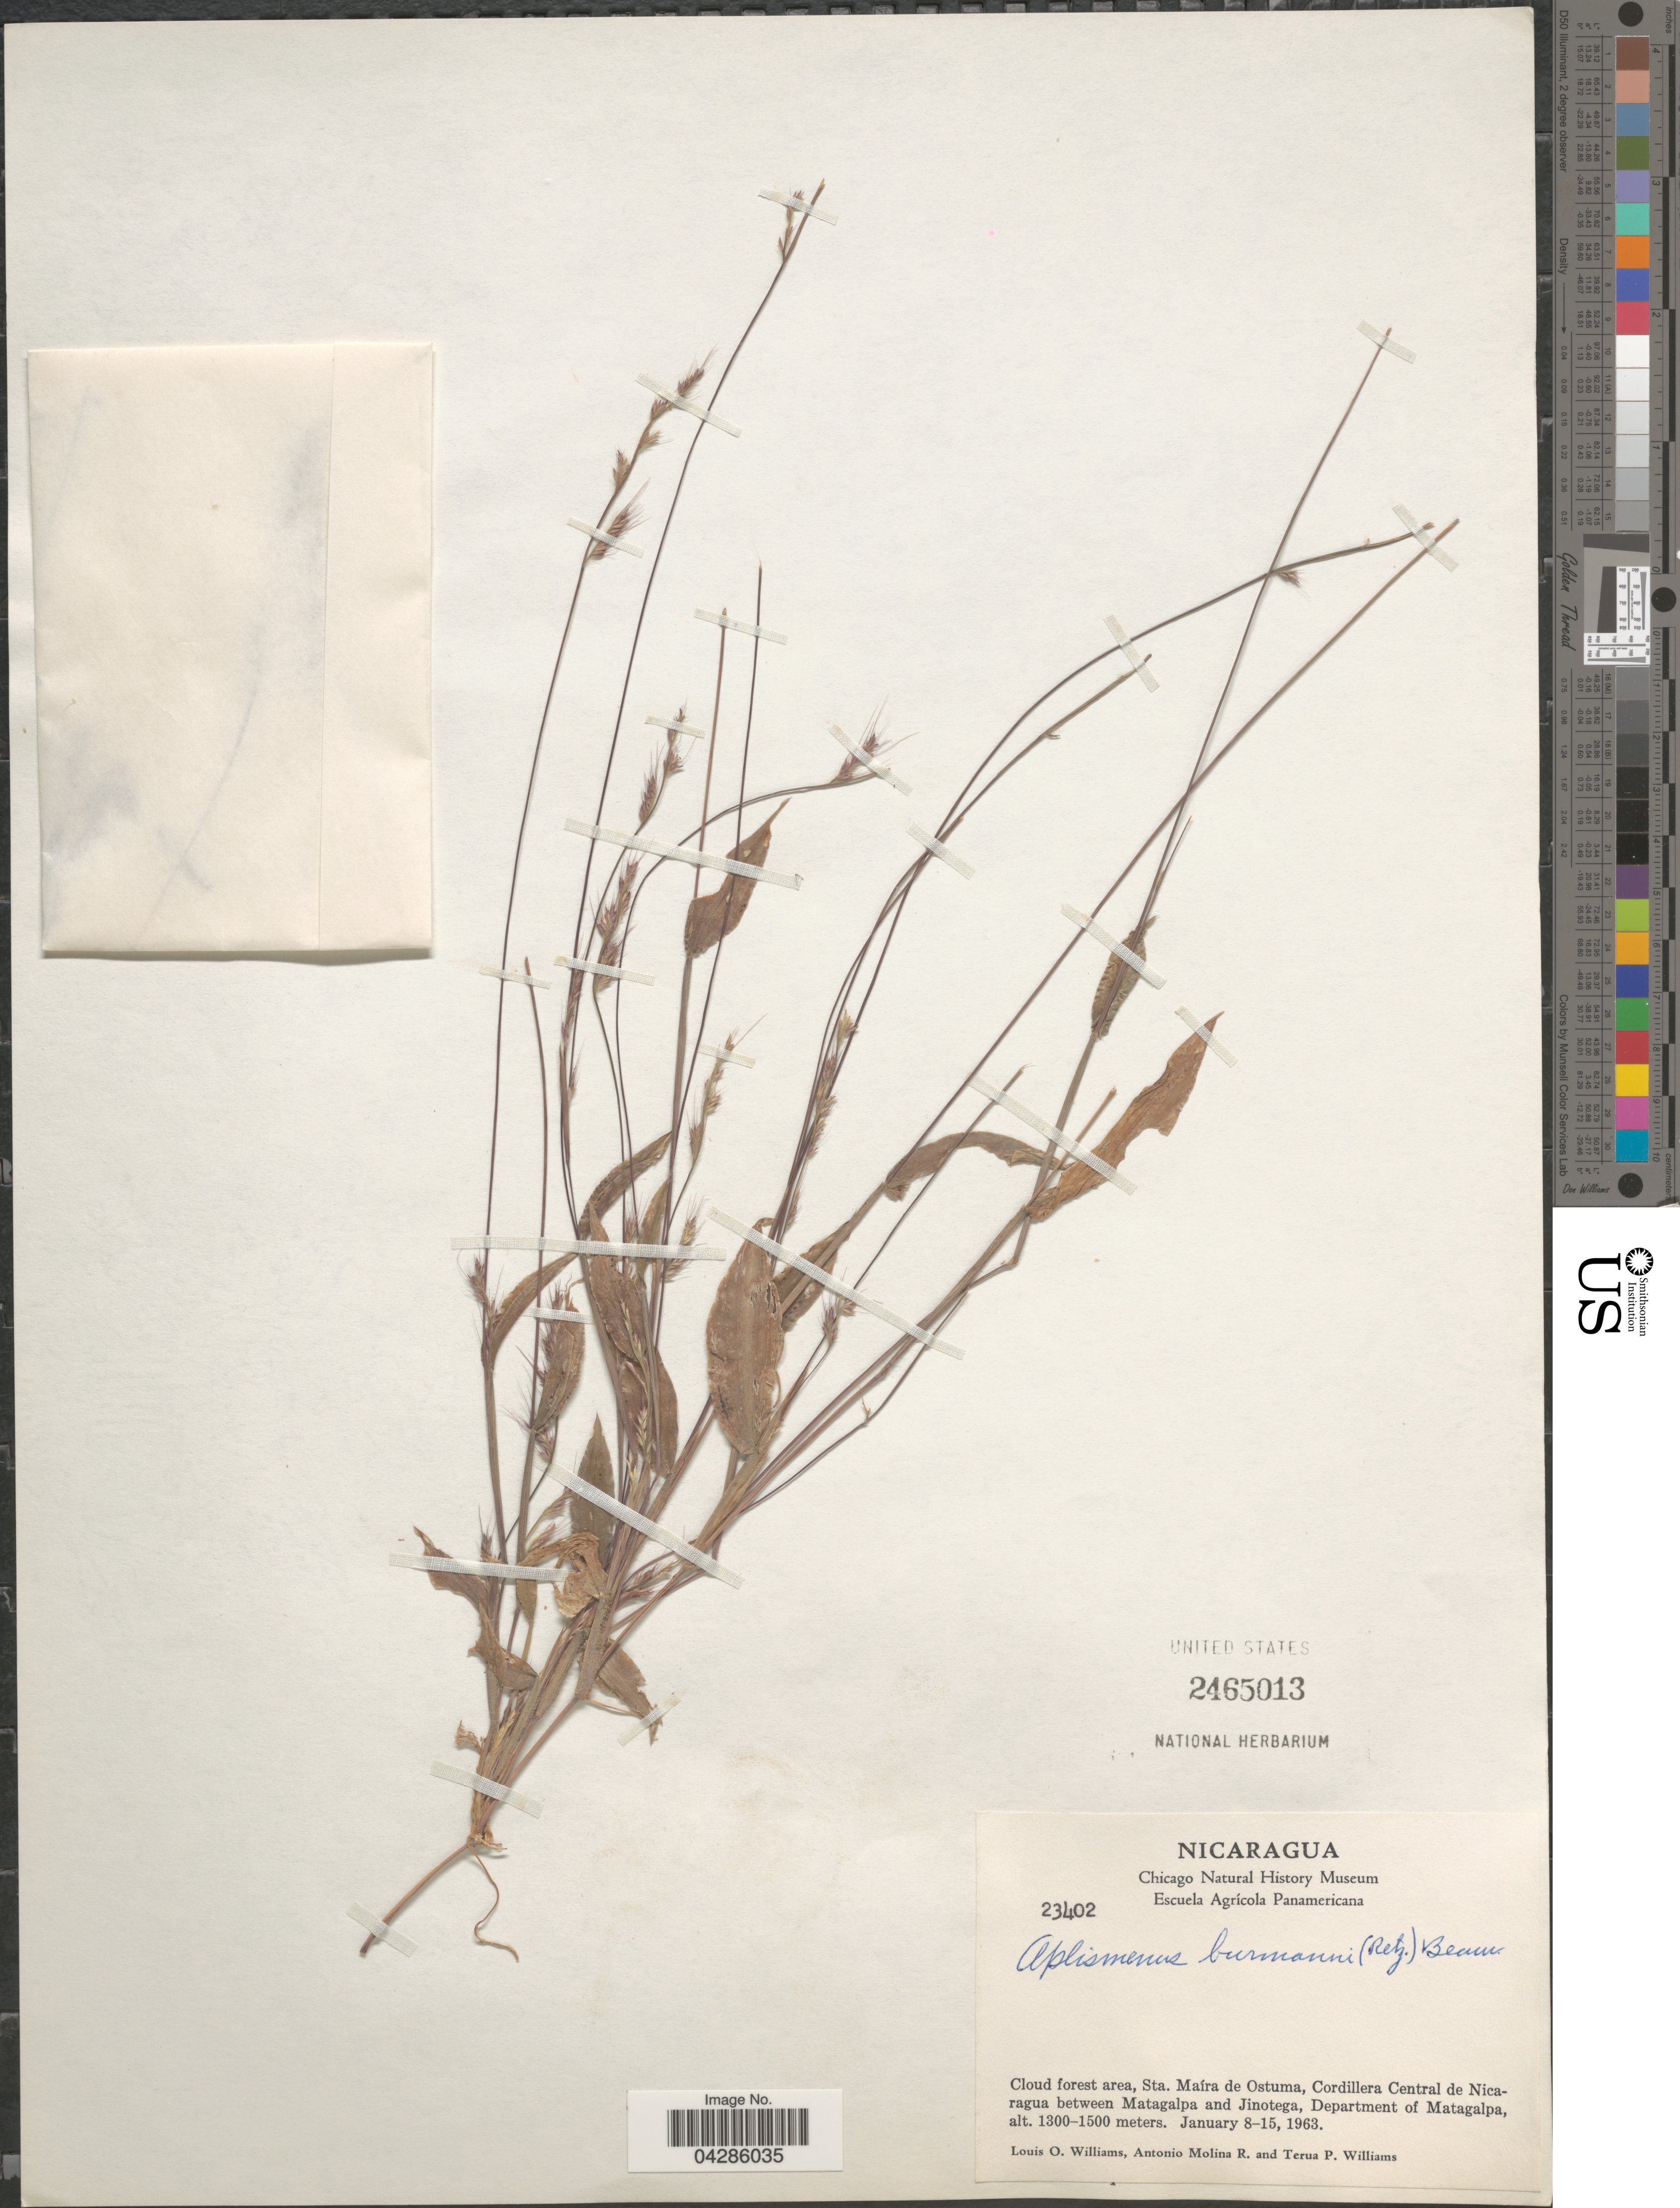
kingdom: Plantae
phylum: Tracheophyta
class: Liliopsida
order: Poales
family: Poaceae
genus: Oplismenus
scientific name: Oplismenus burmannii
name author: (Retz.) P. Beauv.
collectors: L. O. Williams, A. Molina R. & T. Williams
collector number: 23402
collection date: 1963-01-08/1963-01-15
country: Nicaragua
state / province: Matagalpa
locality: Cloud forest area, Sta. Máira de Ostuma, Cordillera Central de Nicaragua between Matagalpa and Jinotega, Department of Matagalpa.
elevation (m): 1300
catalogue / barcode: US 2465013